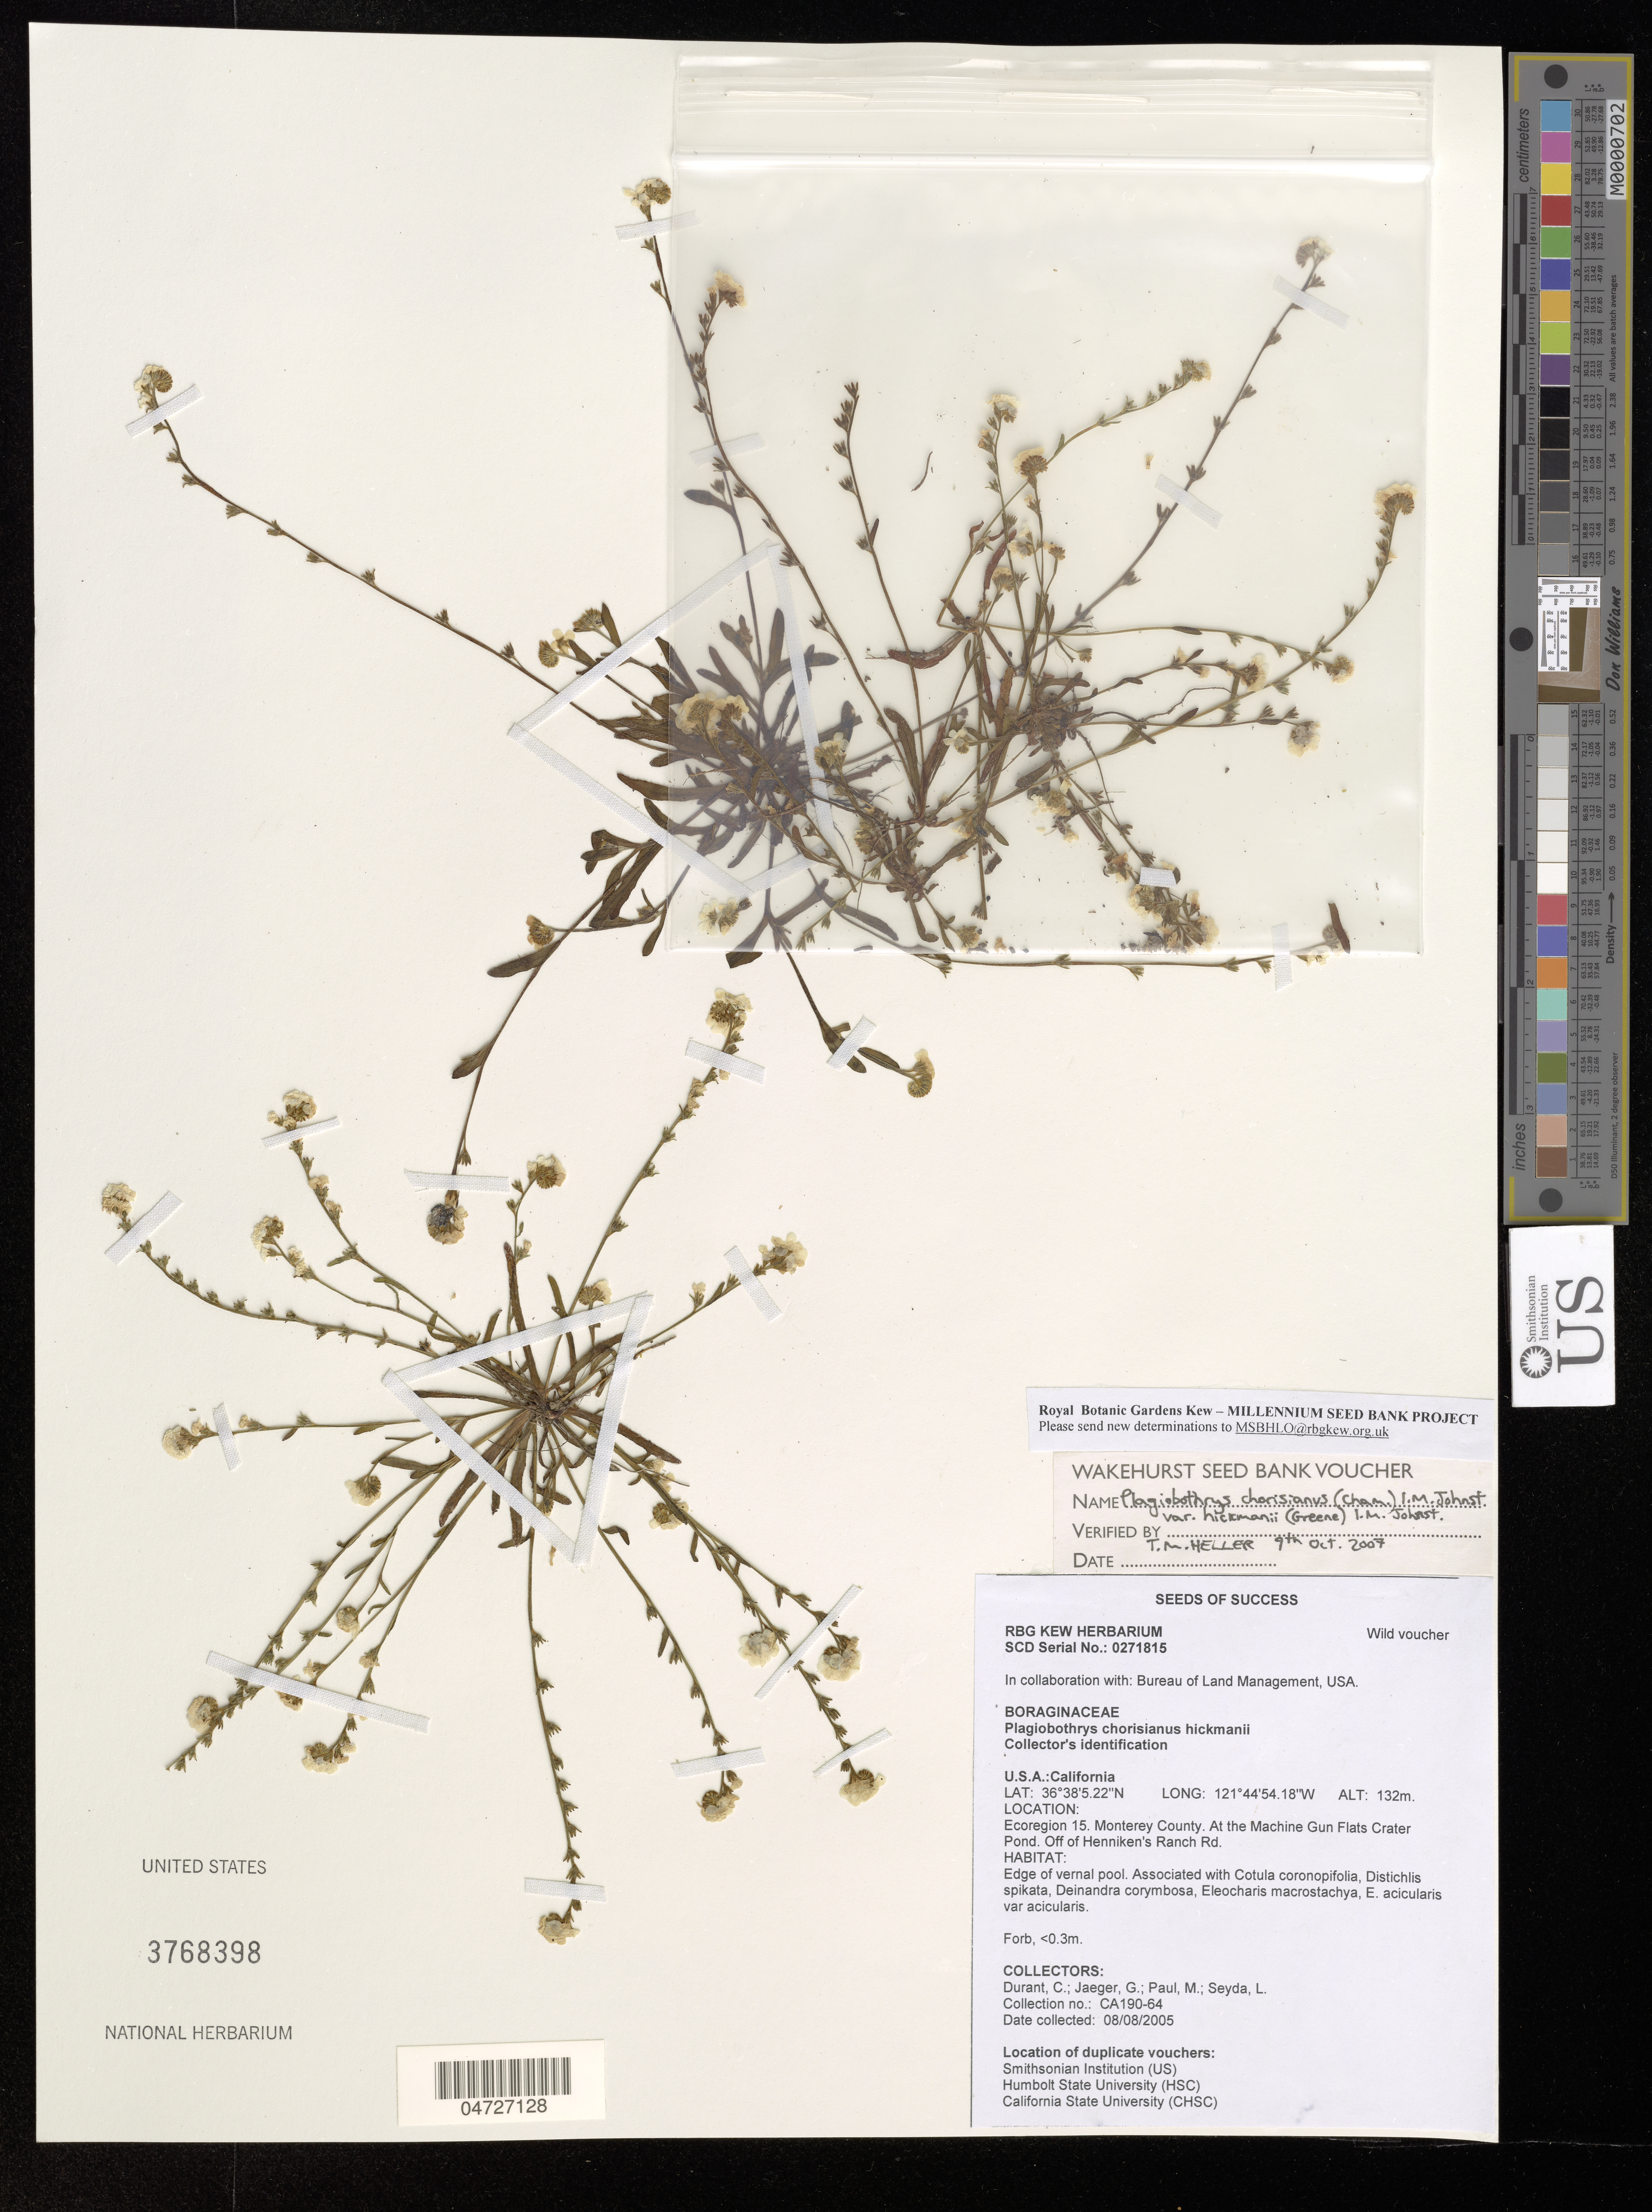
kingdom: Plantae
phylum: Tracheophyta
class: Magnoliopsida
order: Boraginales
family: Boraginaceae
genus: Plagiobothrys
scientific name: Plagiobothrys chorisianus var. hickmanii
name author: (Greene) I.M. Johnst.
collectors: C. Durant, G. Jaeger, M. Paul & L. Seyda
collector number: CA190-64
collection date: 2005-08-08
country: United States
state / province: California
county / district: Monterey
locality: Ecoregion 15. Monterey County. At the Machine Gun Flats Crater Pond. Off of Henniken's Ranch Rd.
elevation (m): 132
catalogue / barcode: US 3768398